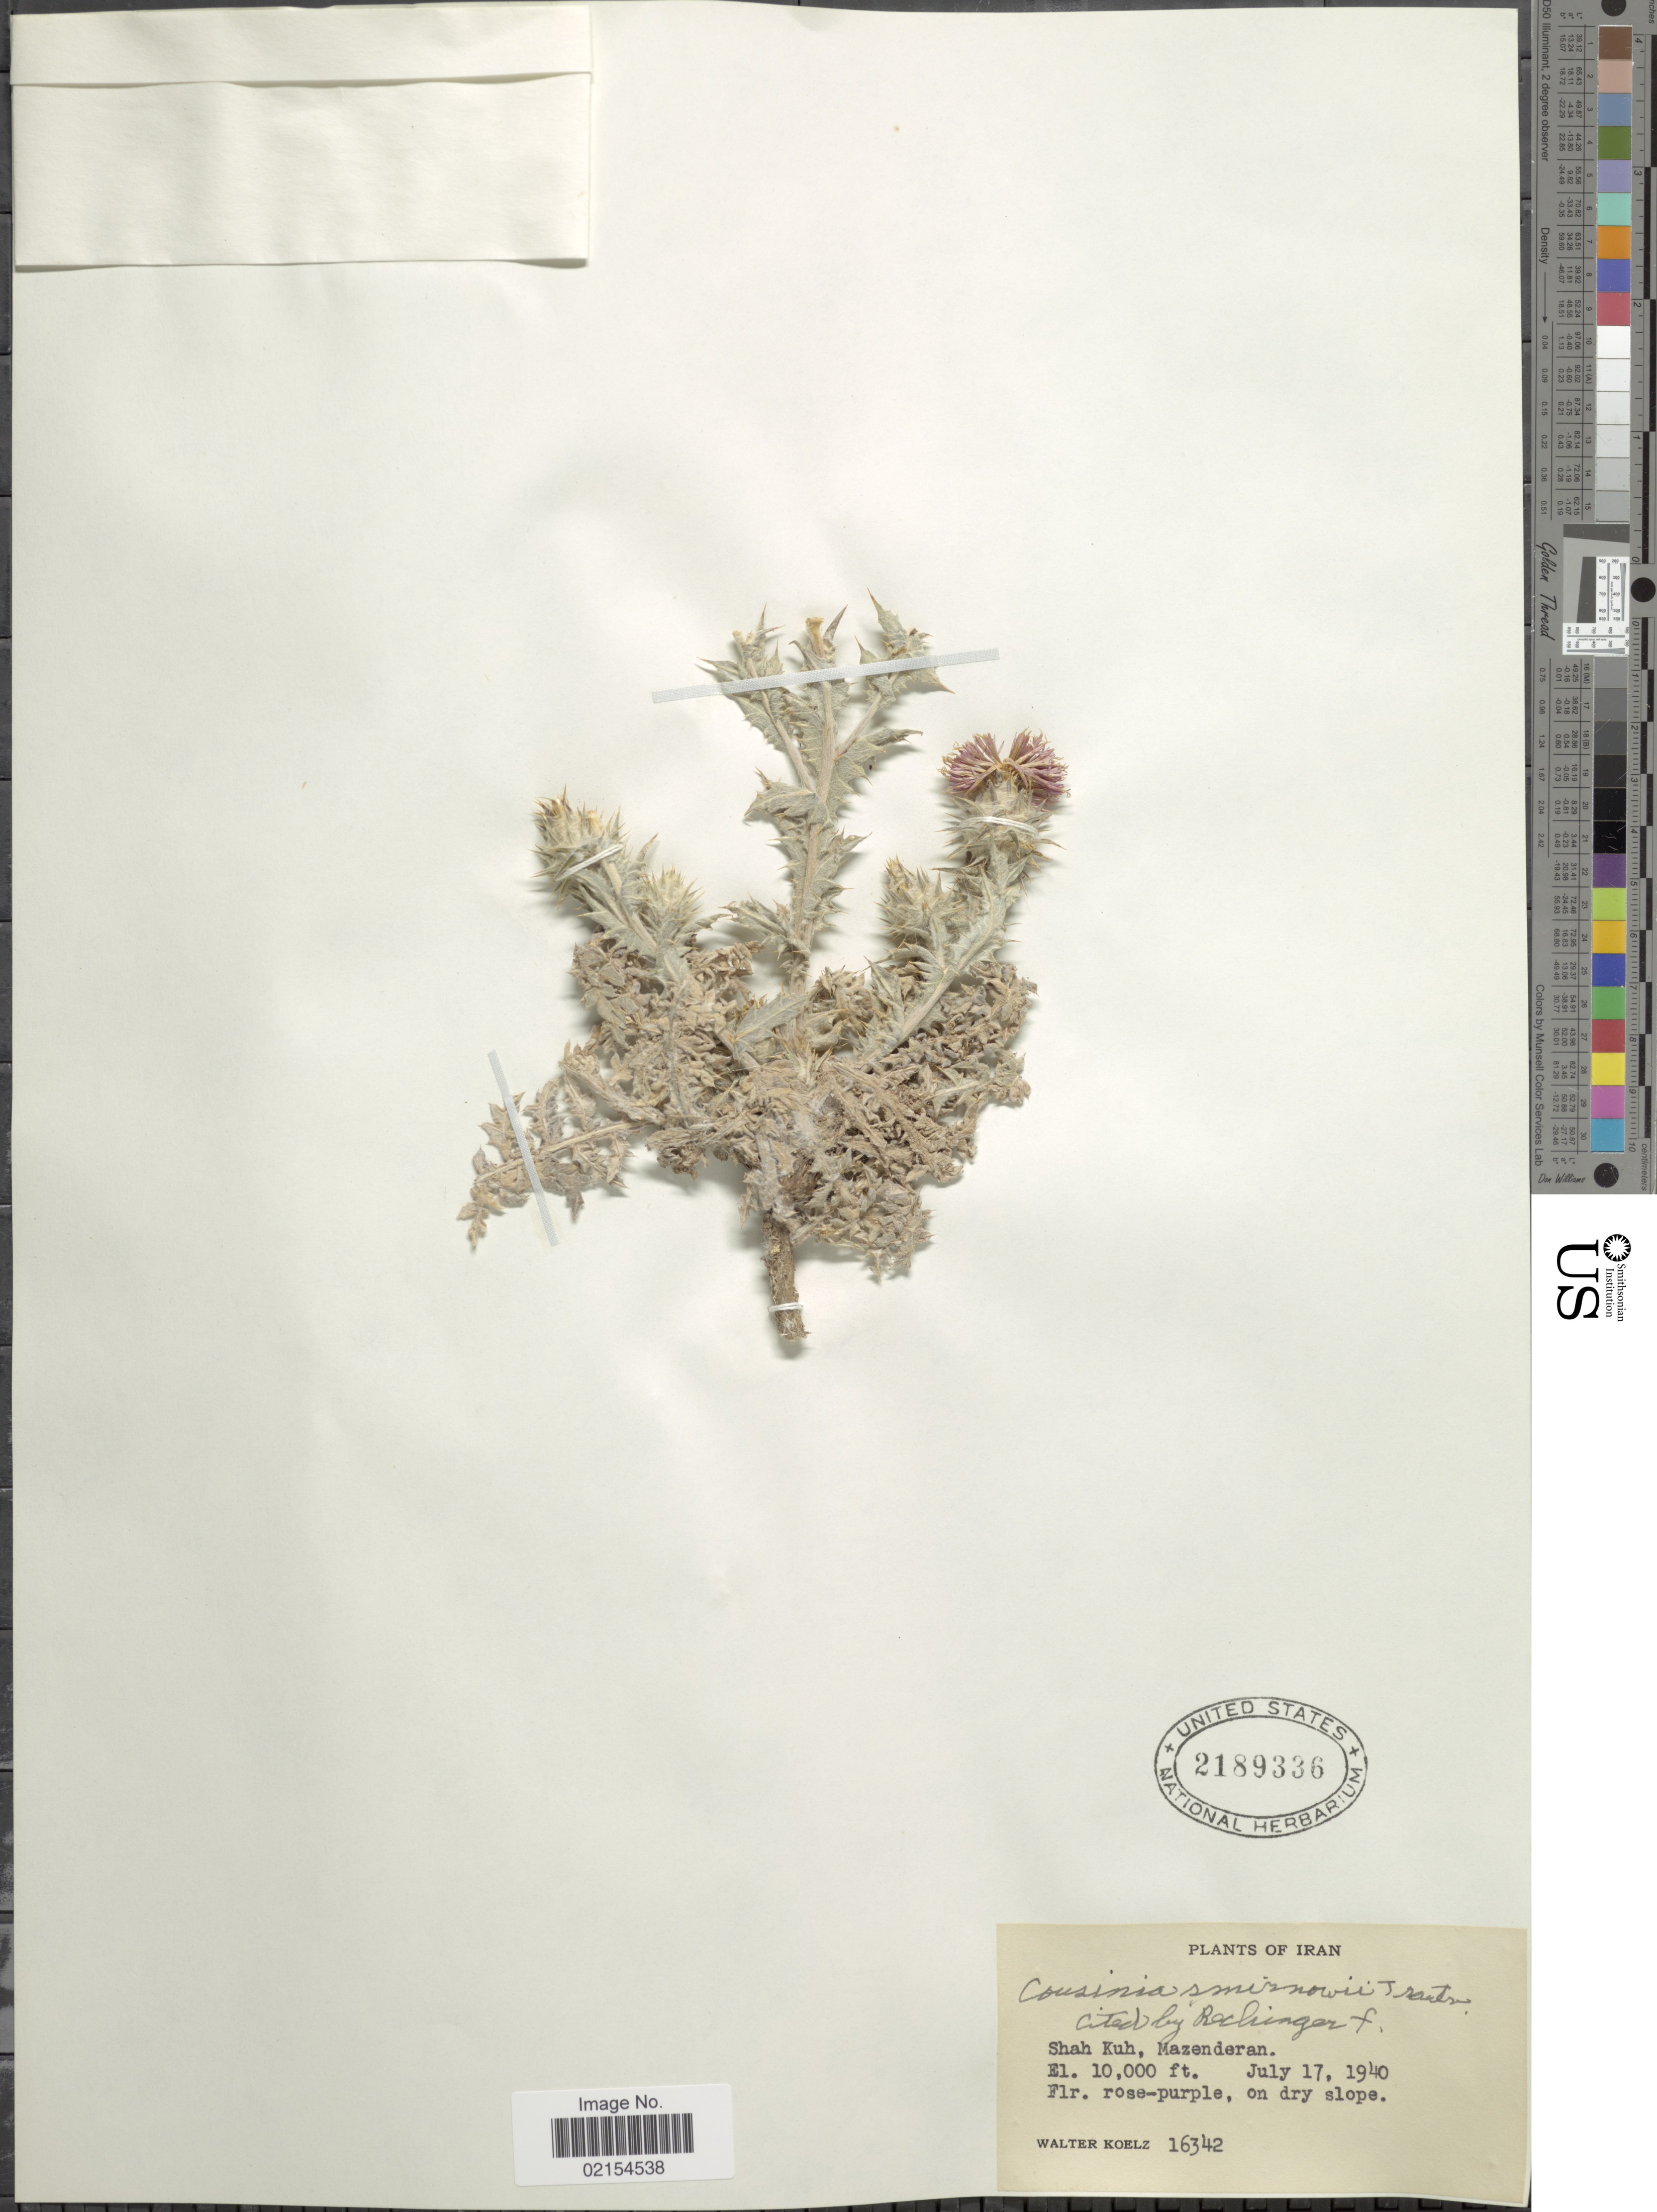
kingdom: Plantae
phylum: Tracheophyta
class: Magnoliopsida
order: Asterales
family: Asteraceae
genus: Cousinia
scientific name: Cousinia smirnowii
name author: Trautv.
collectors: W. N. Koelz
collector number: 16342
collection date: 1940-07-17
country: Iran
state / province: Mazandaran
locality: Shah Kuh, Mazenderan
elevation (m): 3048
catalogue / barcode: US 2189336